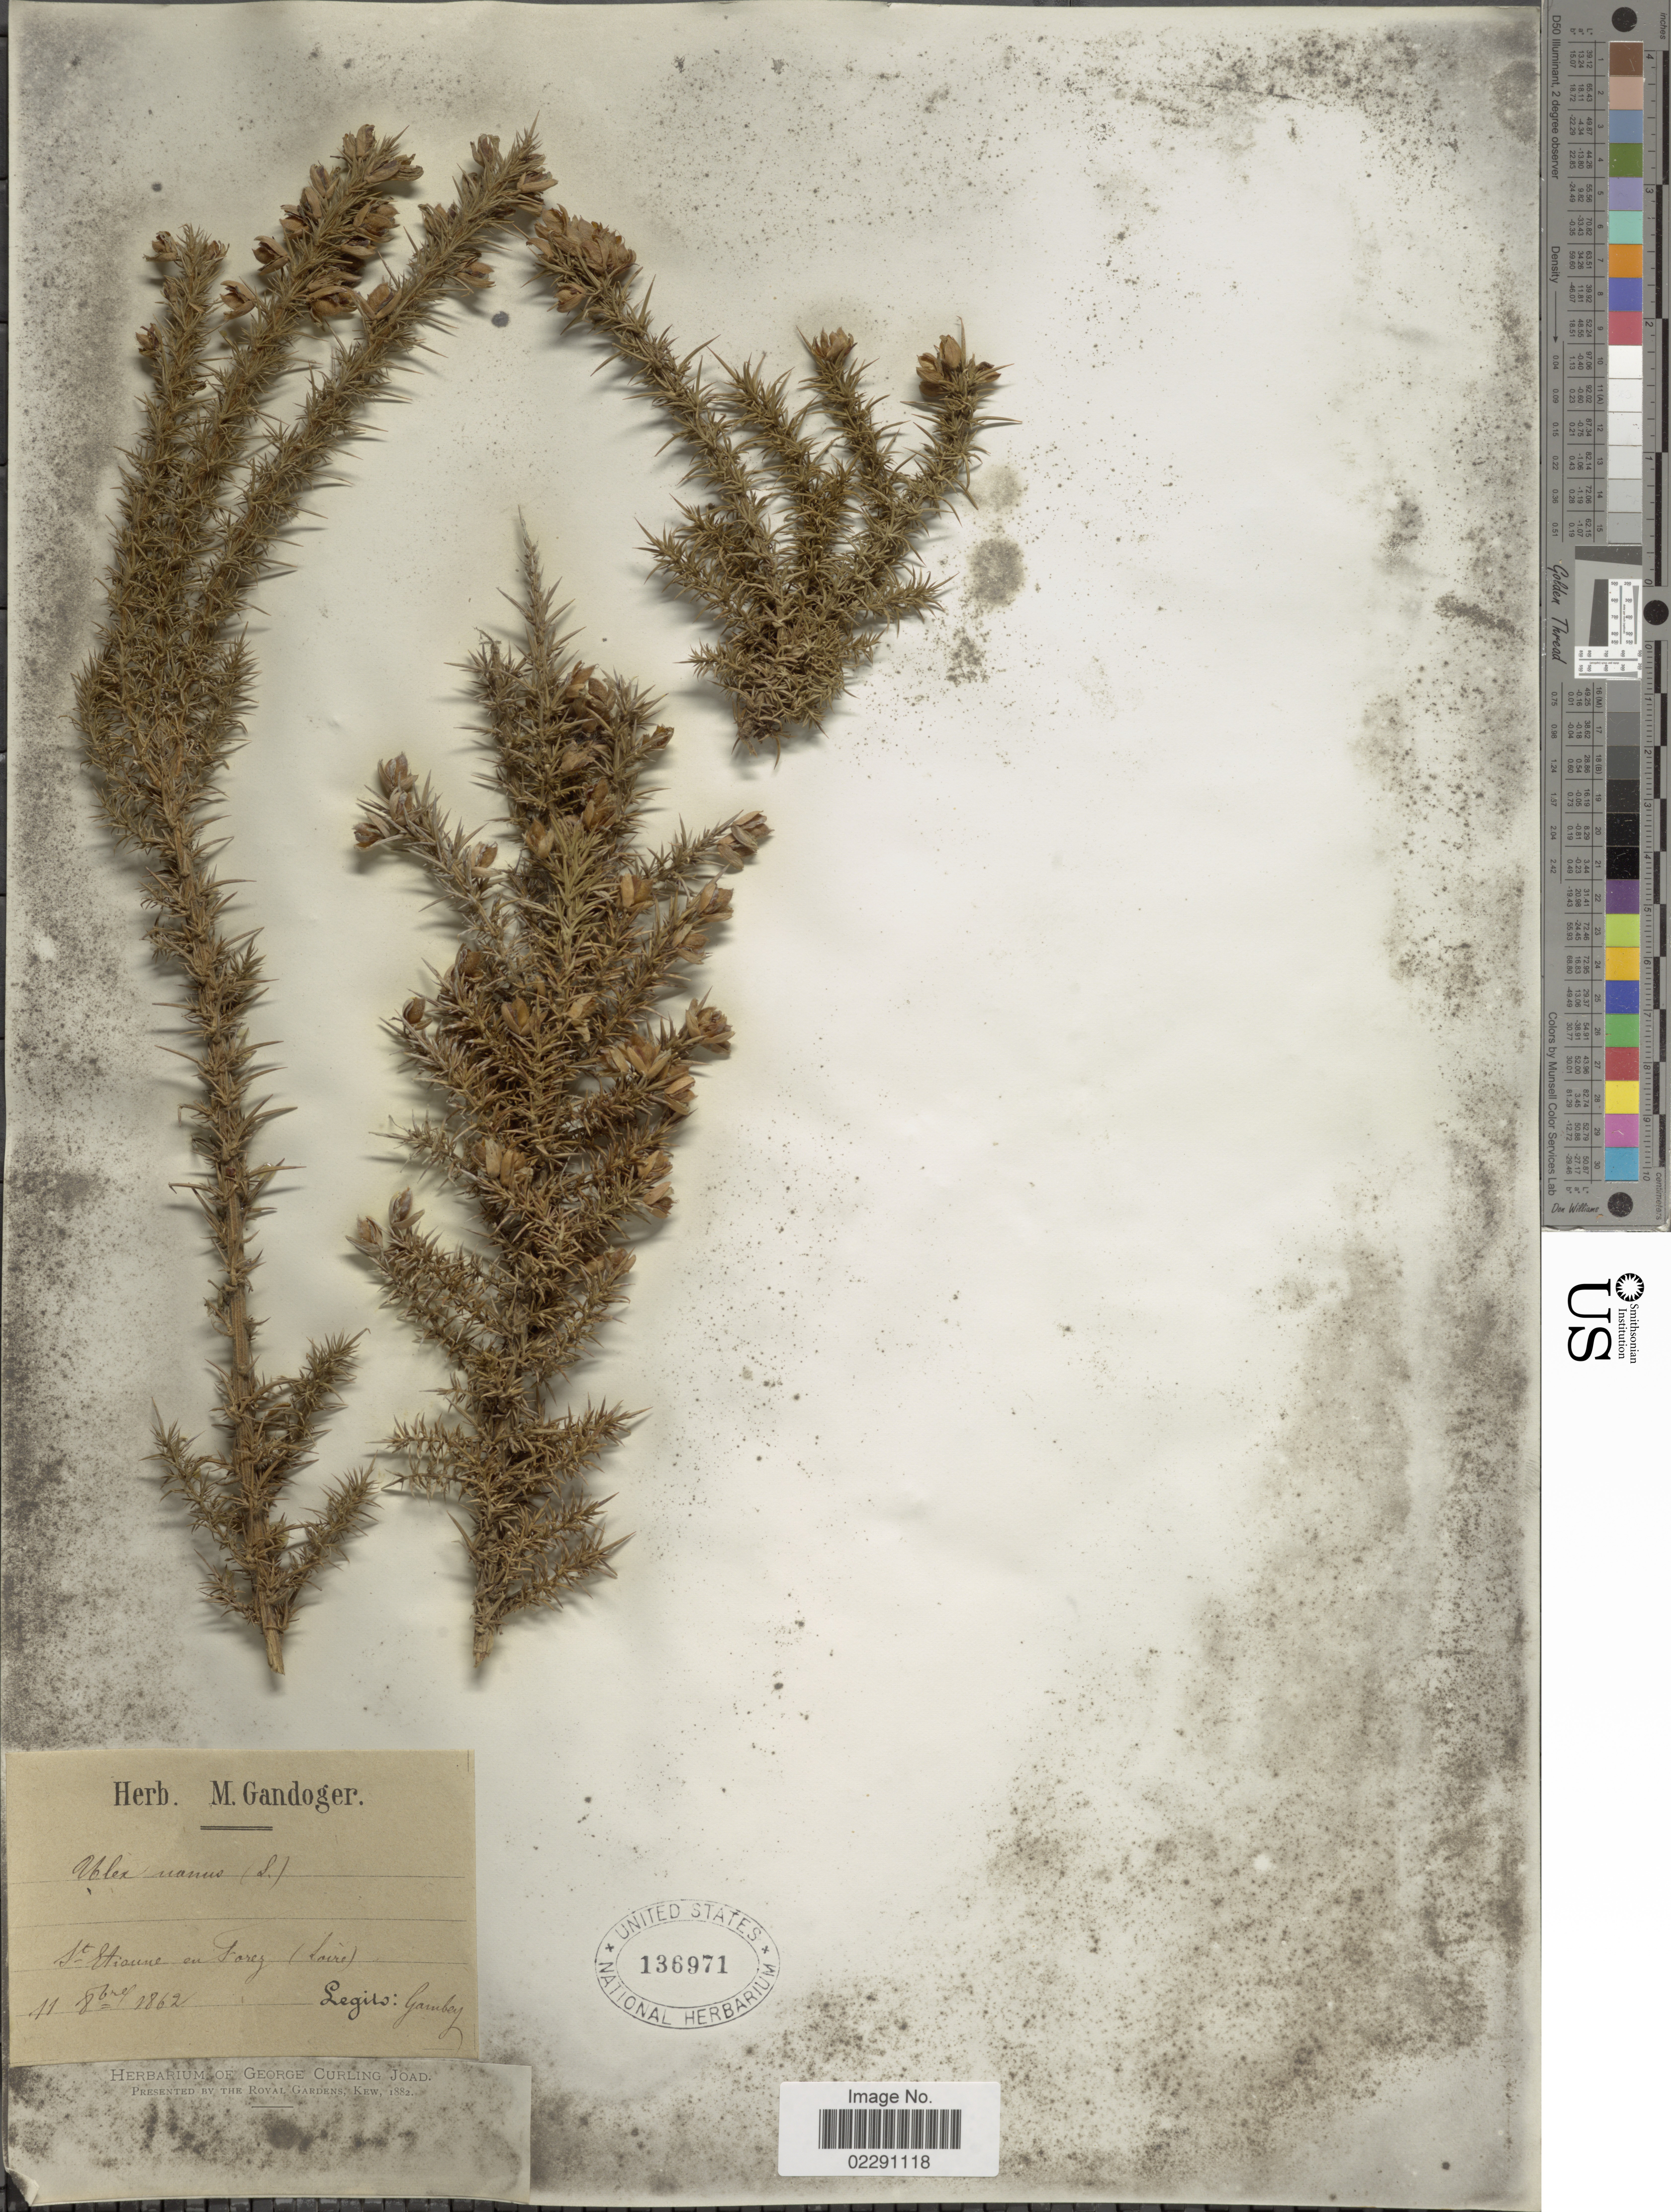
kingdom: Plantae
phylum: Tracheophyta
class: Magnoliopsida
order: Fabales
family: Fabaceae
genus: Ulex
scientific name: Ulex nanus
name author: Symons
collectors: Gambey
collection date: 1862-10-11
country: France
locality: St Etiaune [interpreted] en Torez (Loire)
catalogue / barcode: US 136971